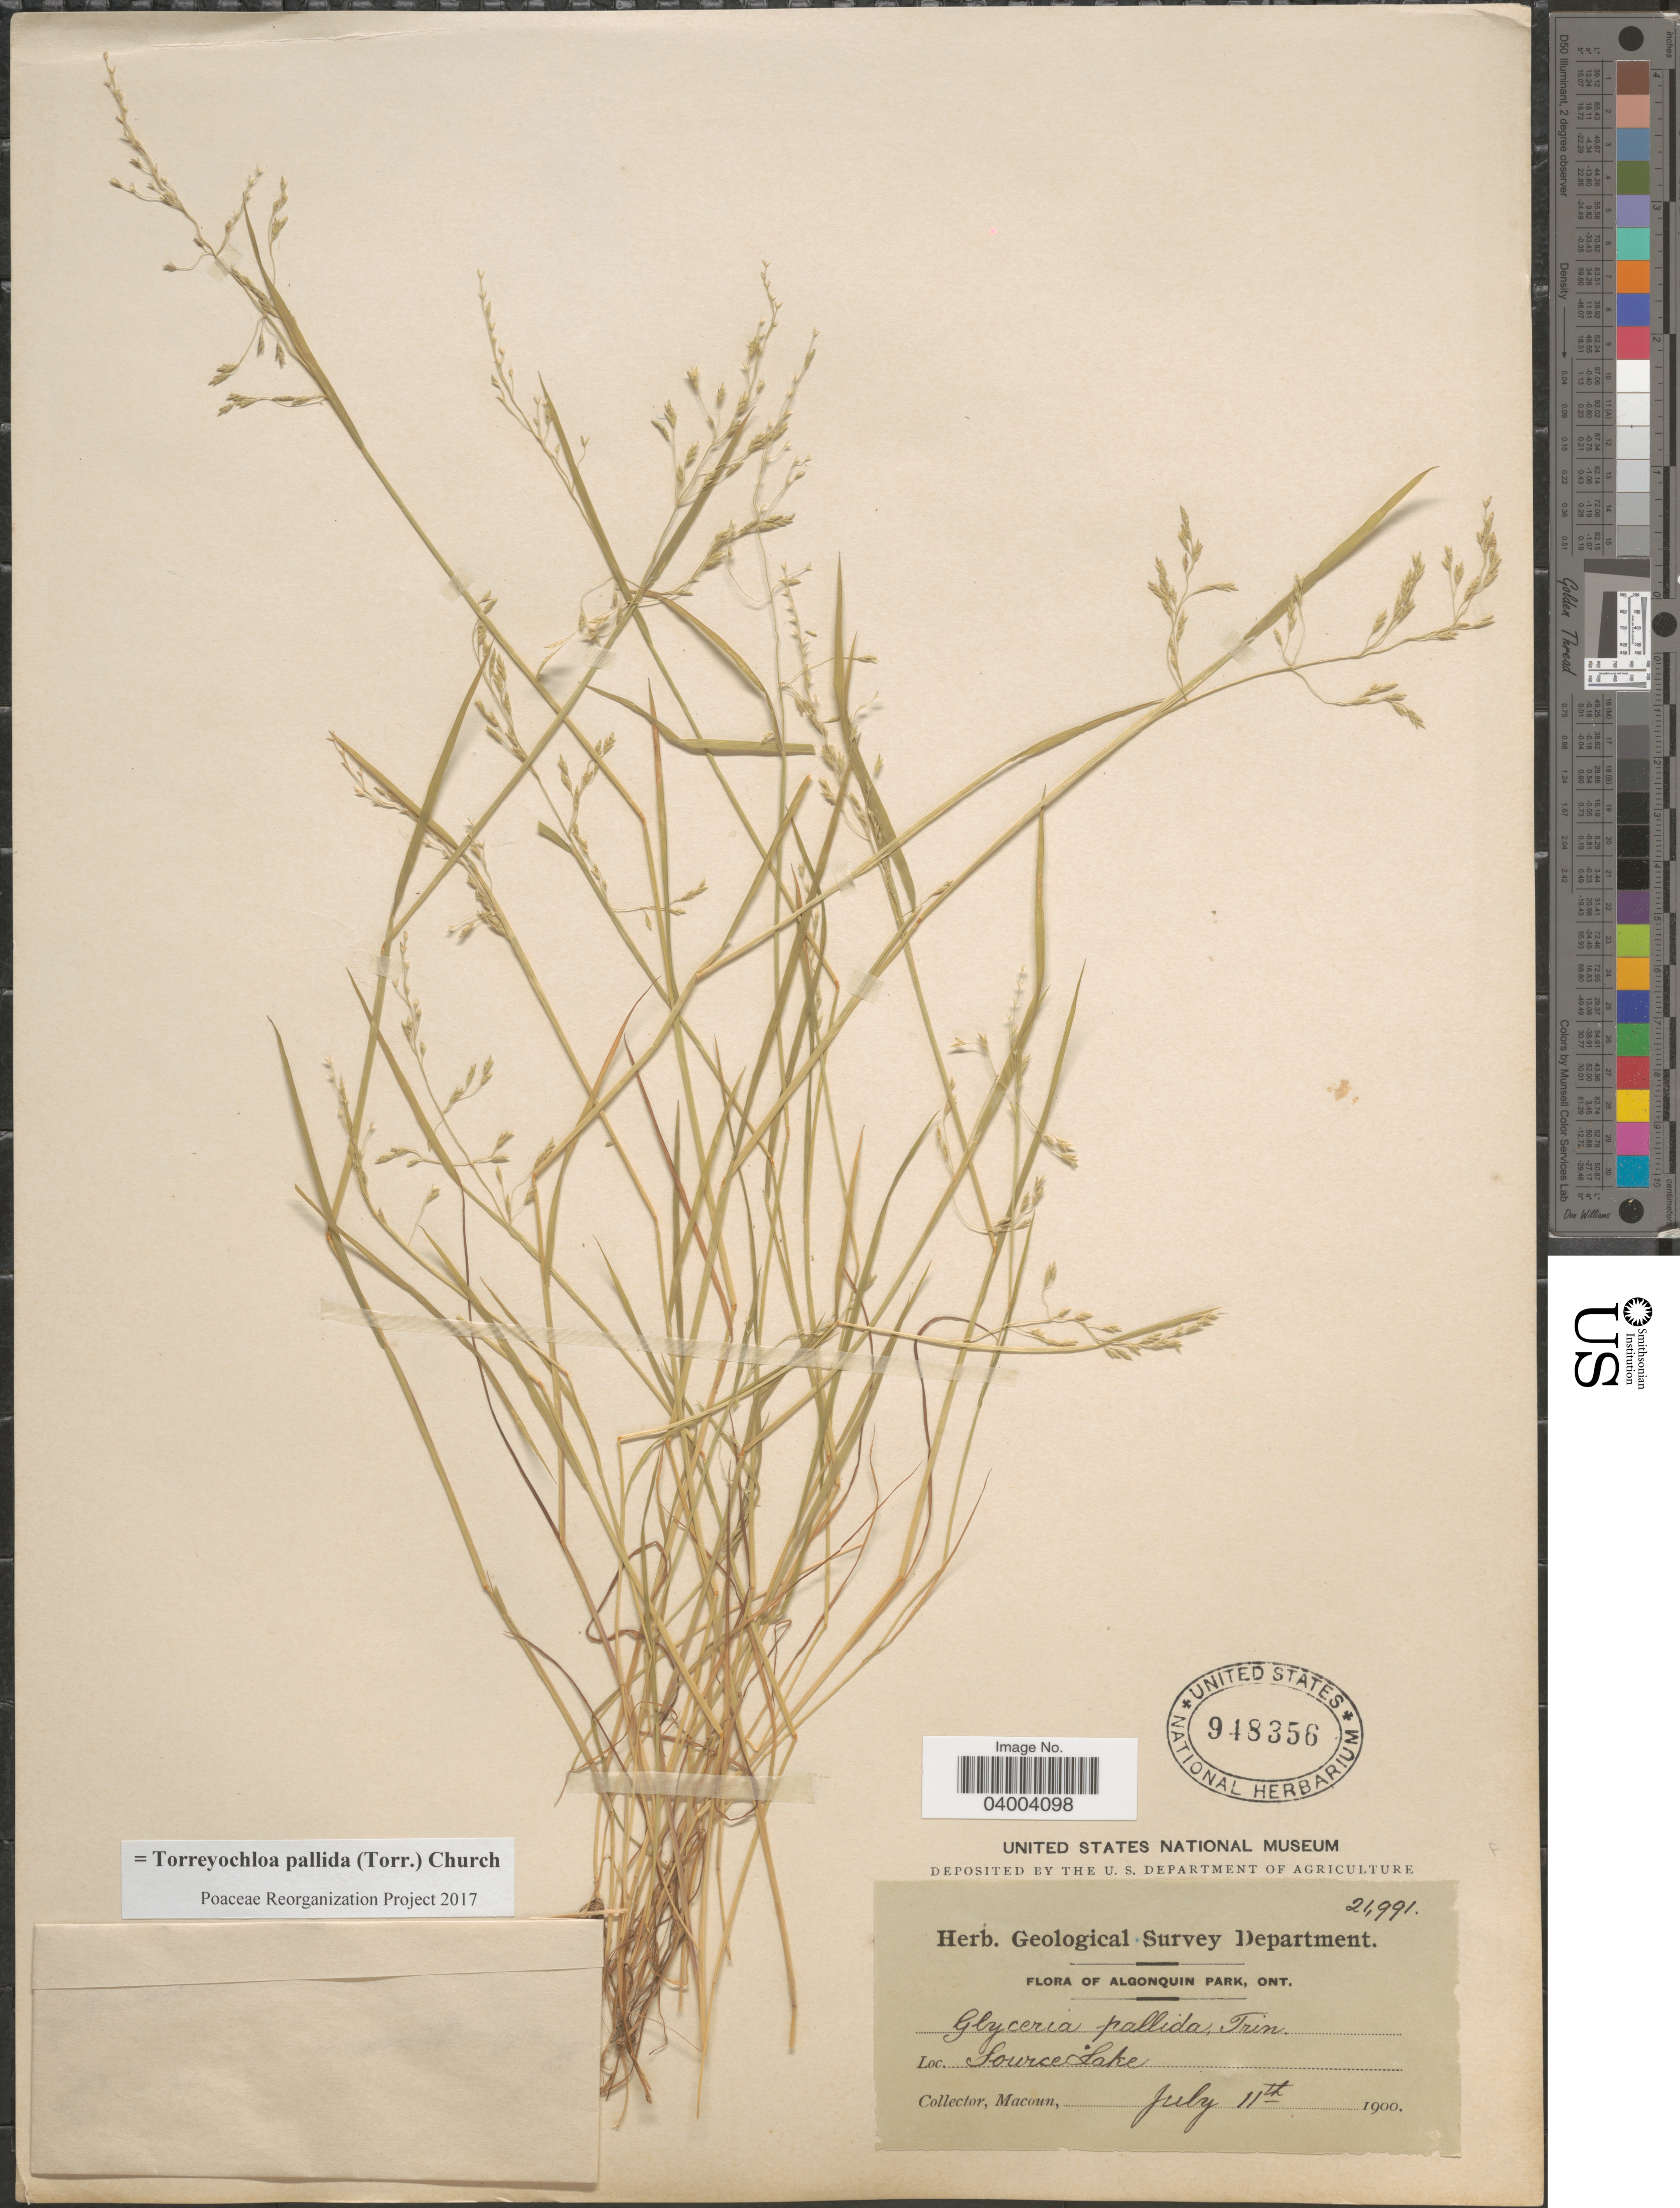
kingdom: Plantae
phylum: Tracheophyta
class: Liliopsida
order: Poales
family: Poaceae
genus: Torreyochloa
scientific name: Torreyochloa pallida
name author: (Torr.) G.L. Church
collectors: -- Macoun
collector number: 21991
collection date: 1900-07-11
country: Canada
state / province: Ontario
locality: Algonquin Park. Source Lake.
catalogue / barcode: US 948356